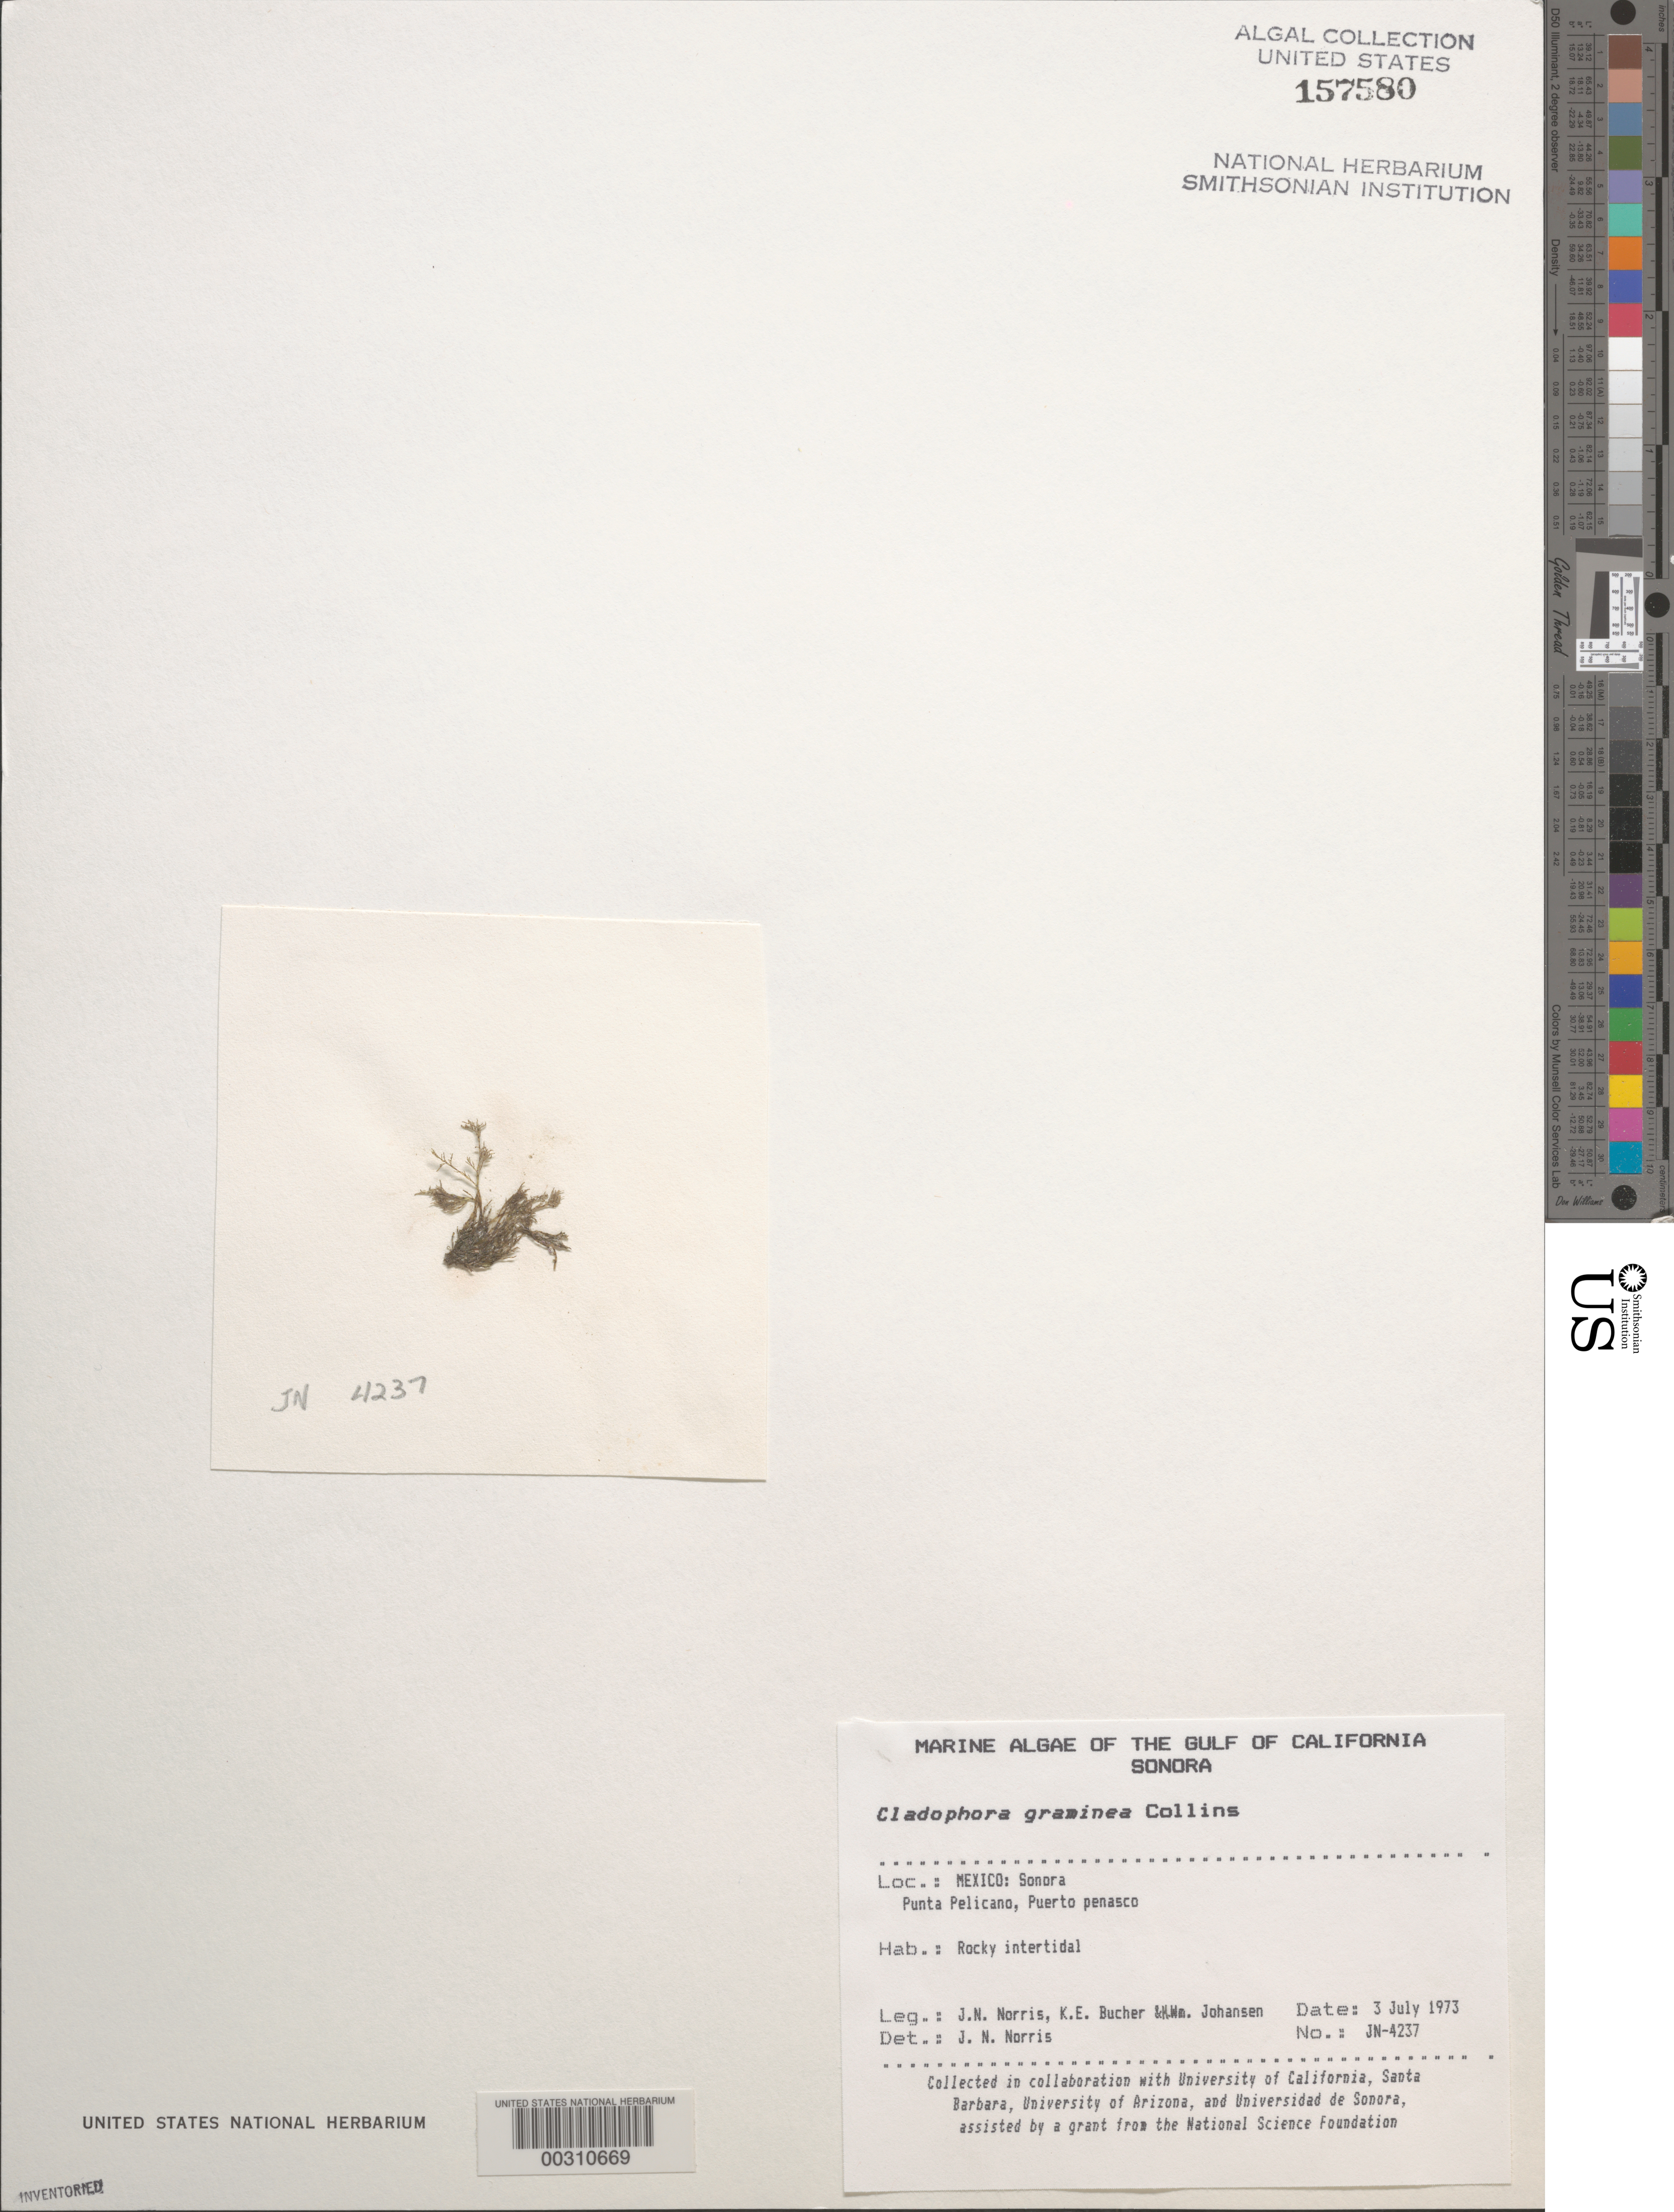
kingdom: Plantae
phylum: Chlorophyta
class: Ulvophyceae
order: Cladophorales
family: Cladophoraceae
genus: Cladophora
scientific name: Cladophora graminea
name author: Collins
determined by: Norris, James N.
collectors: J. N. Norris, K. E. Bucher & H. Johansen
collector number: JN-4237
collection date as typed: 03 Jul 1973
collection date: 1973-07-03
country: Mexico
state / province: Sonora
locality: Punta Pelicano, Puerto Penasco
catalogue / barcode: US 157580